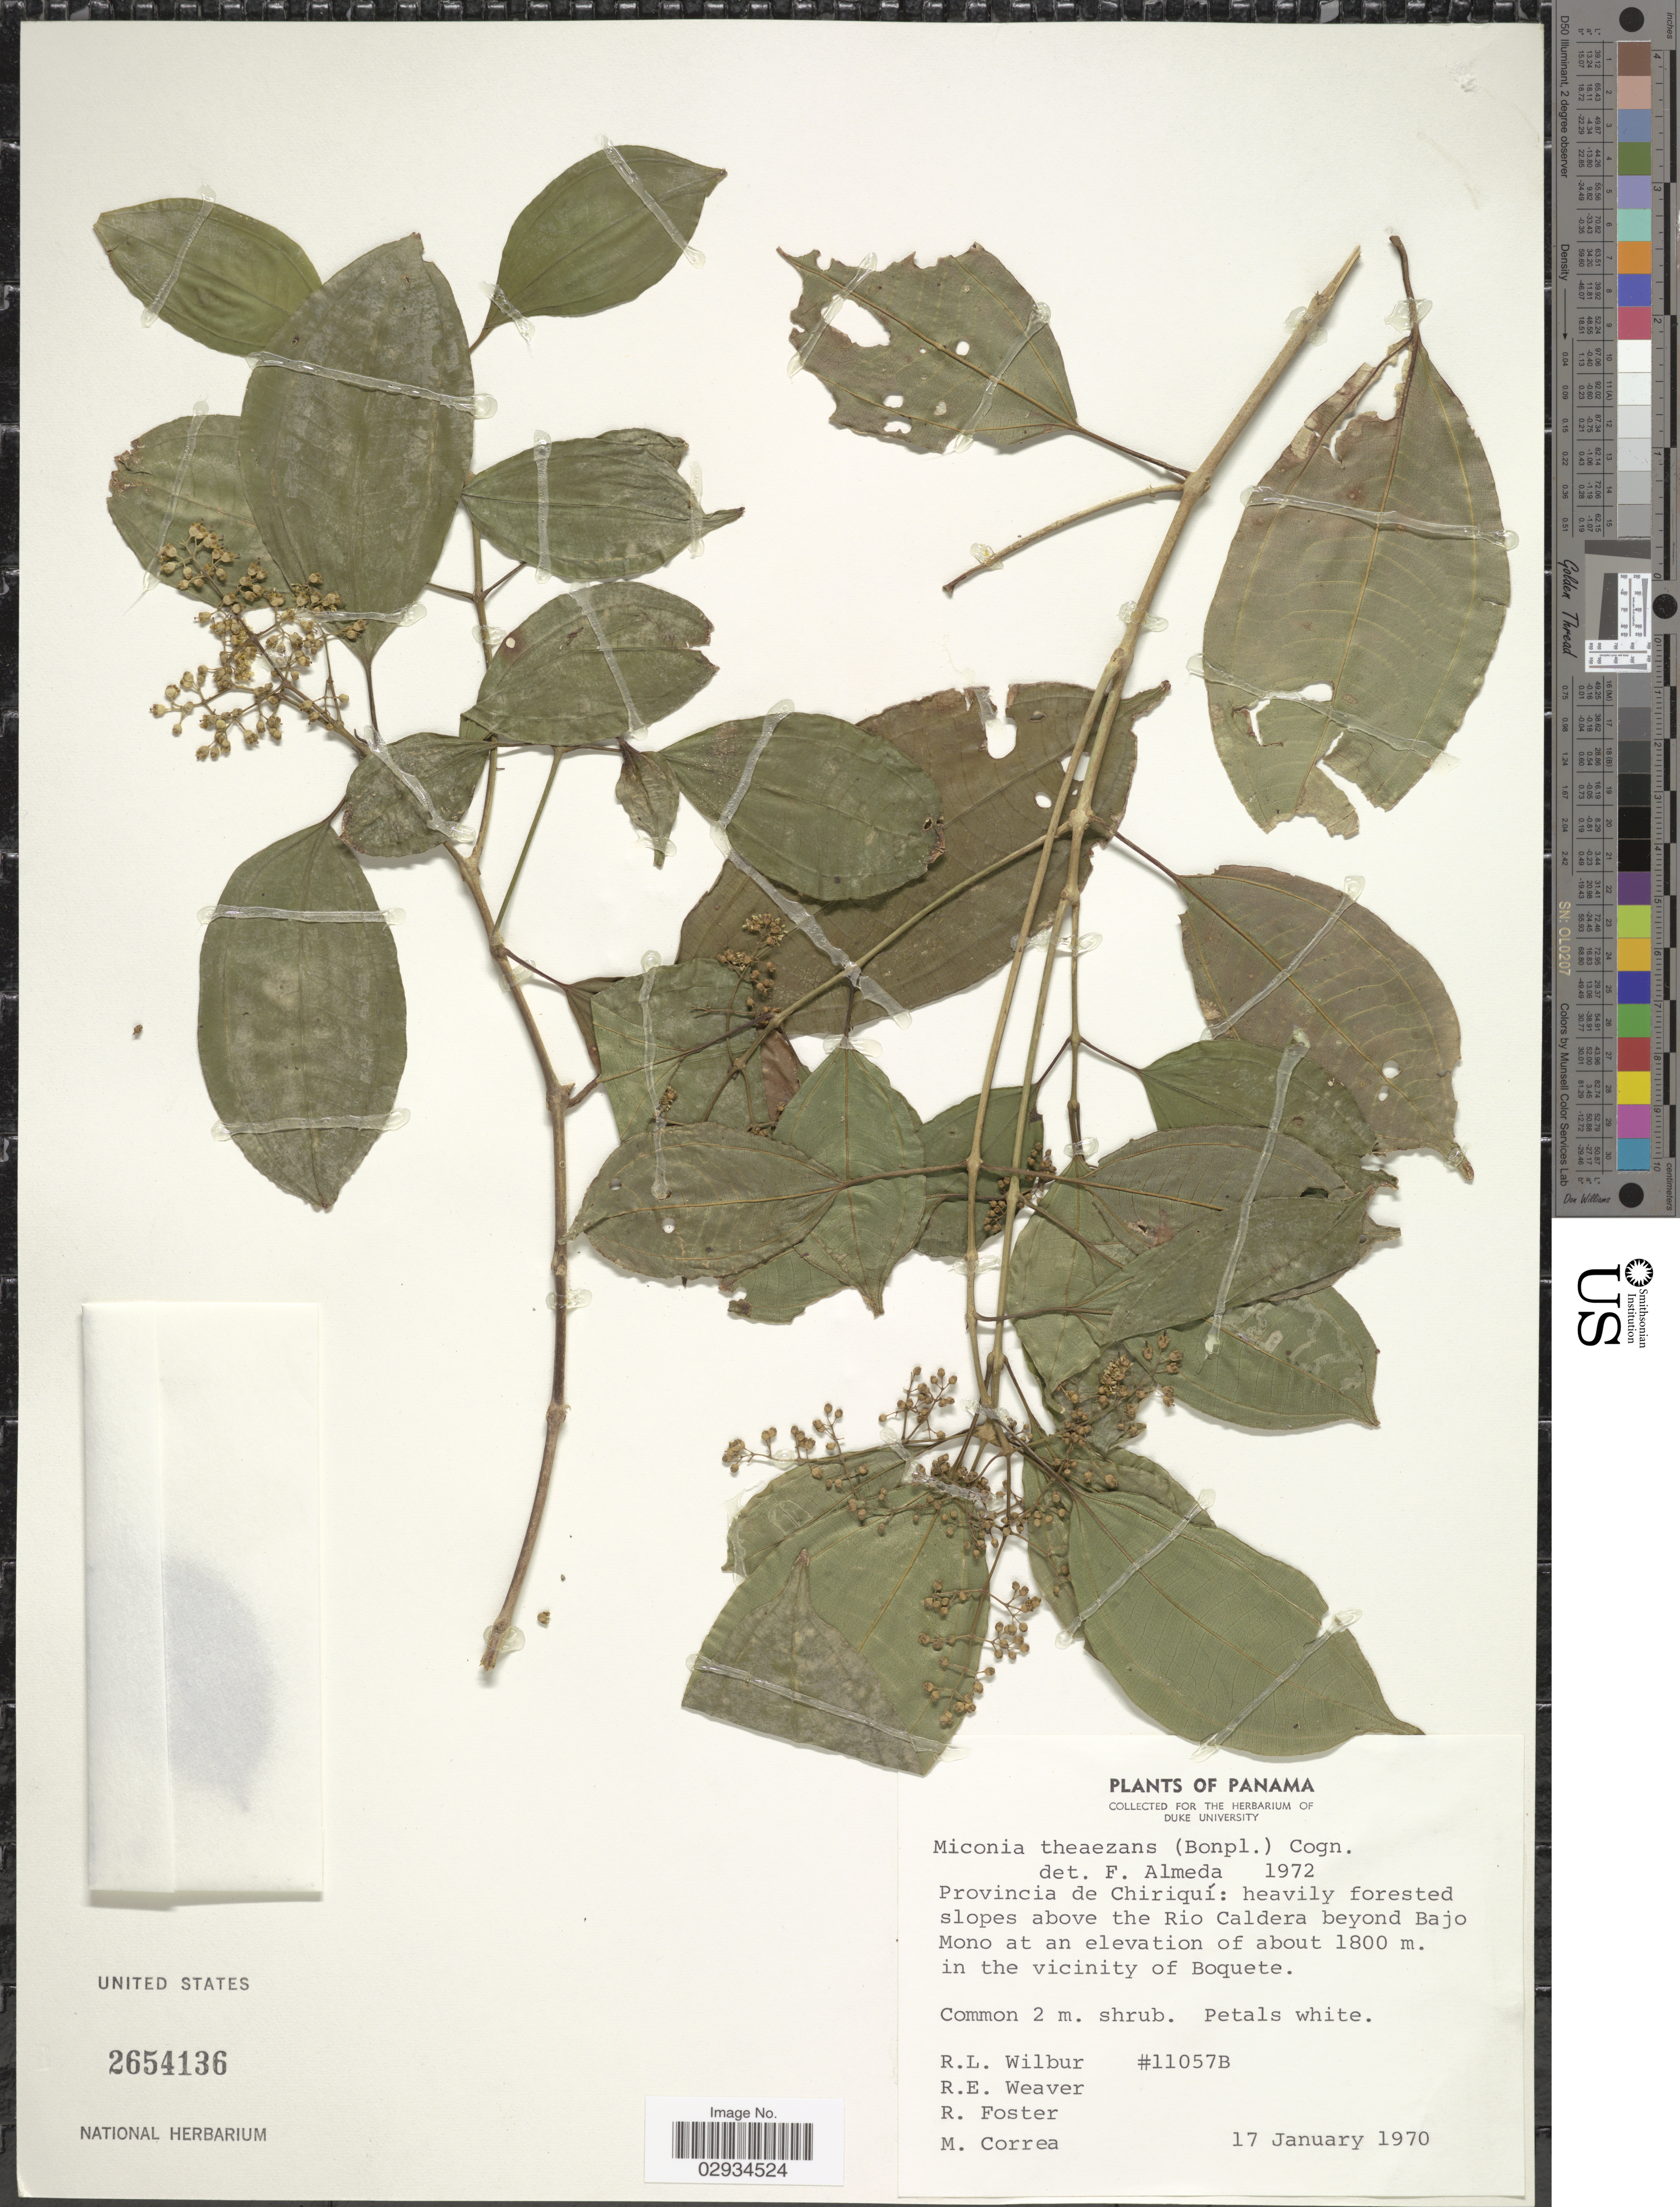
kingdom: Plantae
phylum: Tracheophyta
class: Magnoliopsida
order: Myrtales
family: Melastomataceae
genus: Miconia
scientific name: Miconia theizans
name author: (Bonpl.) Cogn.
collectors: R. L. Wilbur, R. E. Weaver, R. Foster & M. Correa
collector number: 11057B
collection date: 1970-01-17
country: Panama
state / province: Chiriqui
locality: Slopes above the Rio Caldera beyond Bajo Mono. In the vicinity of Boquete.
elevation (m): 1800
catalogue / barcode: US 2654136